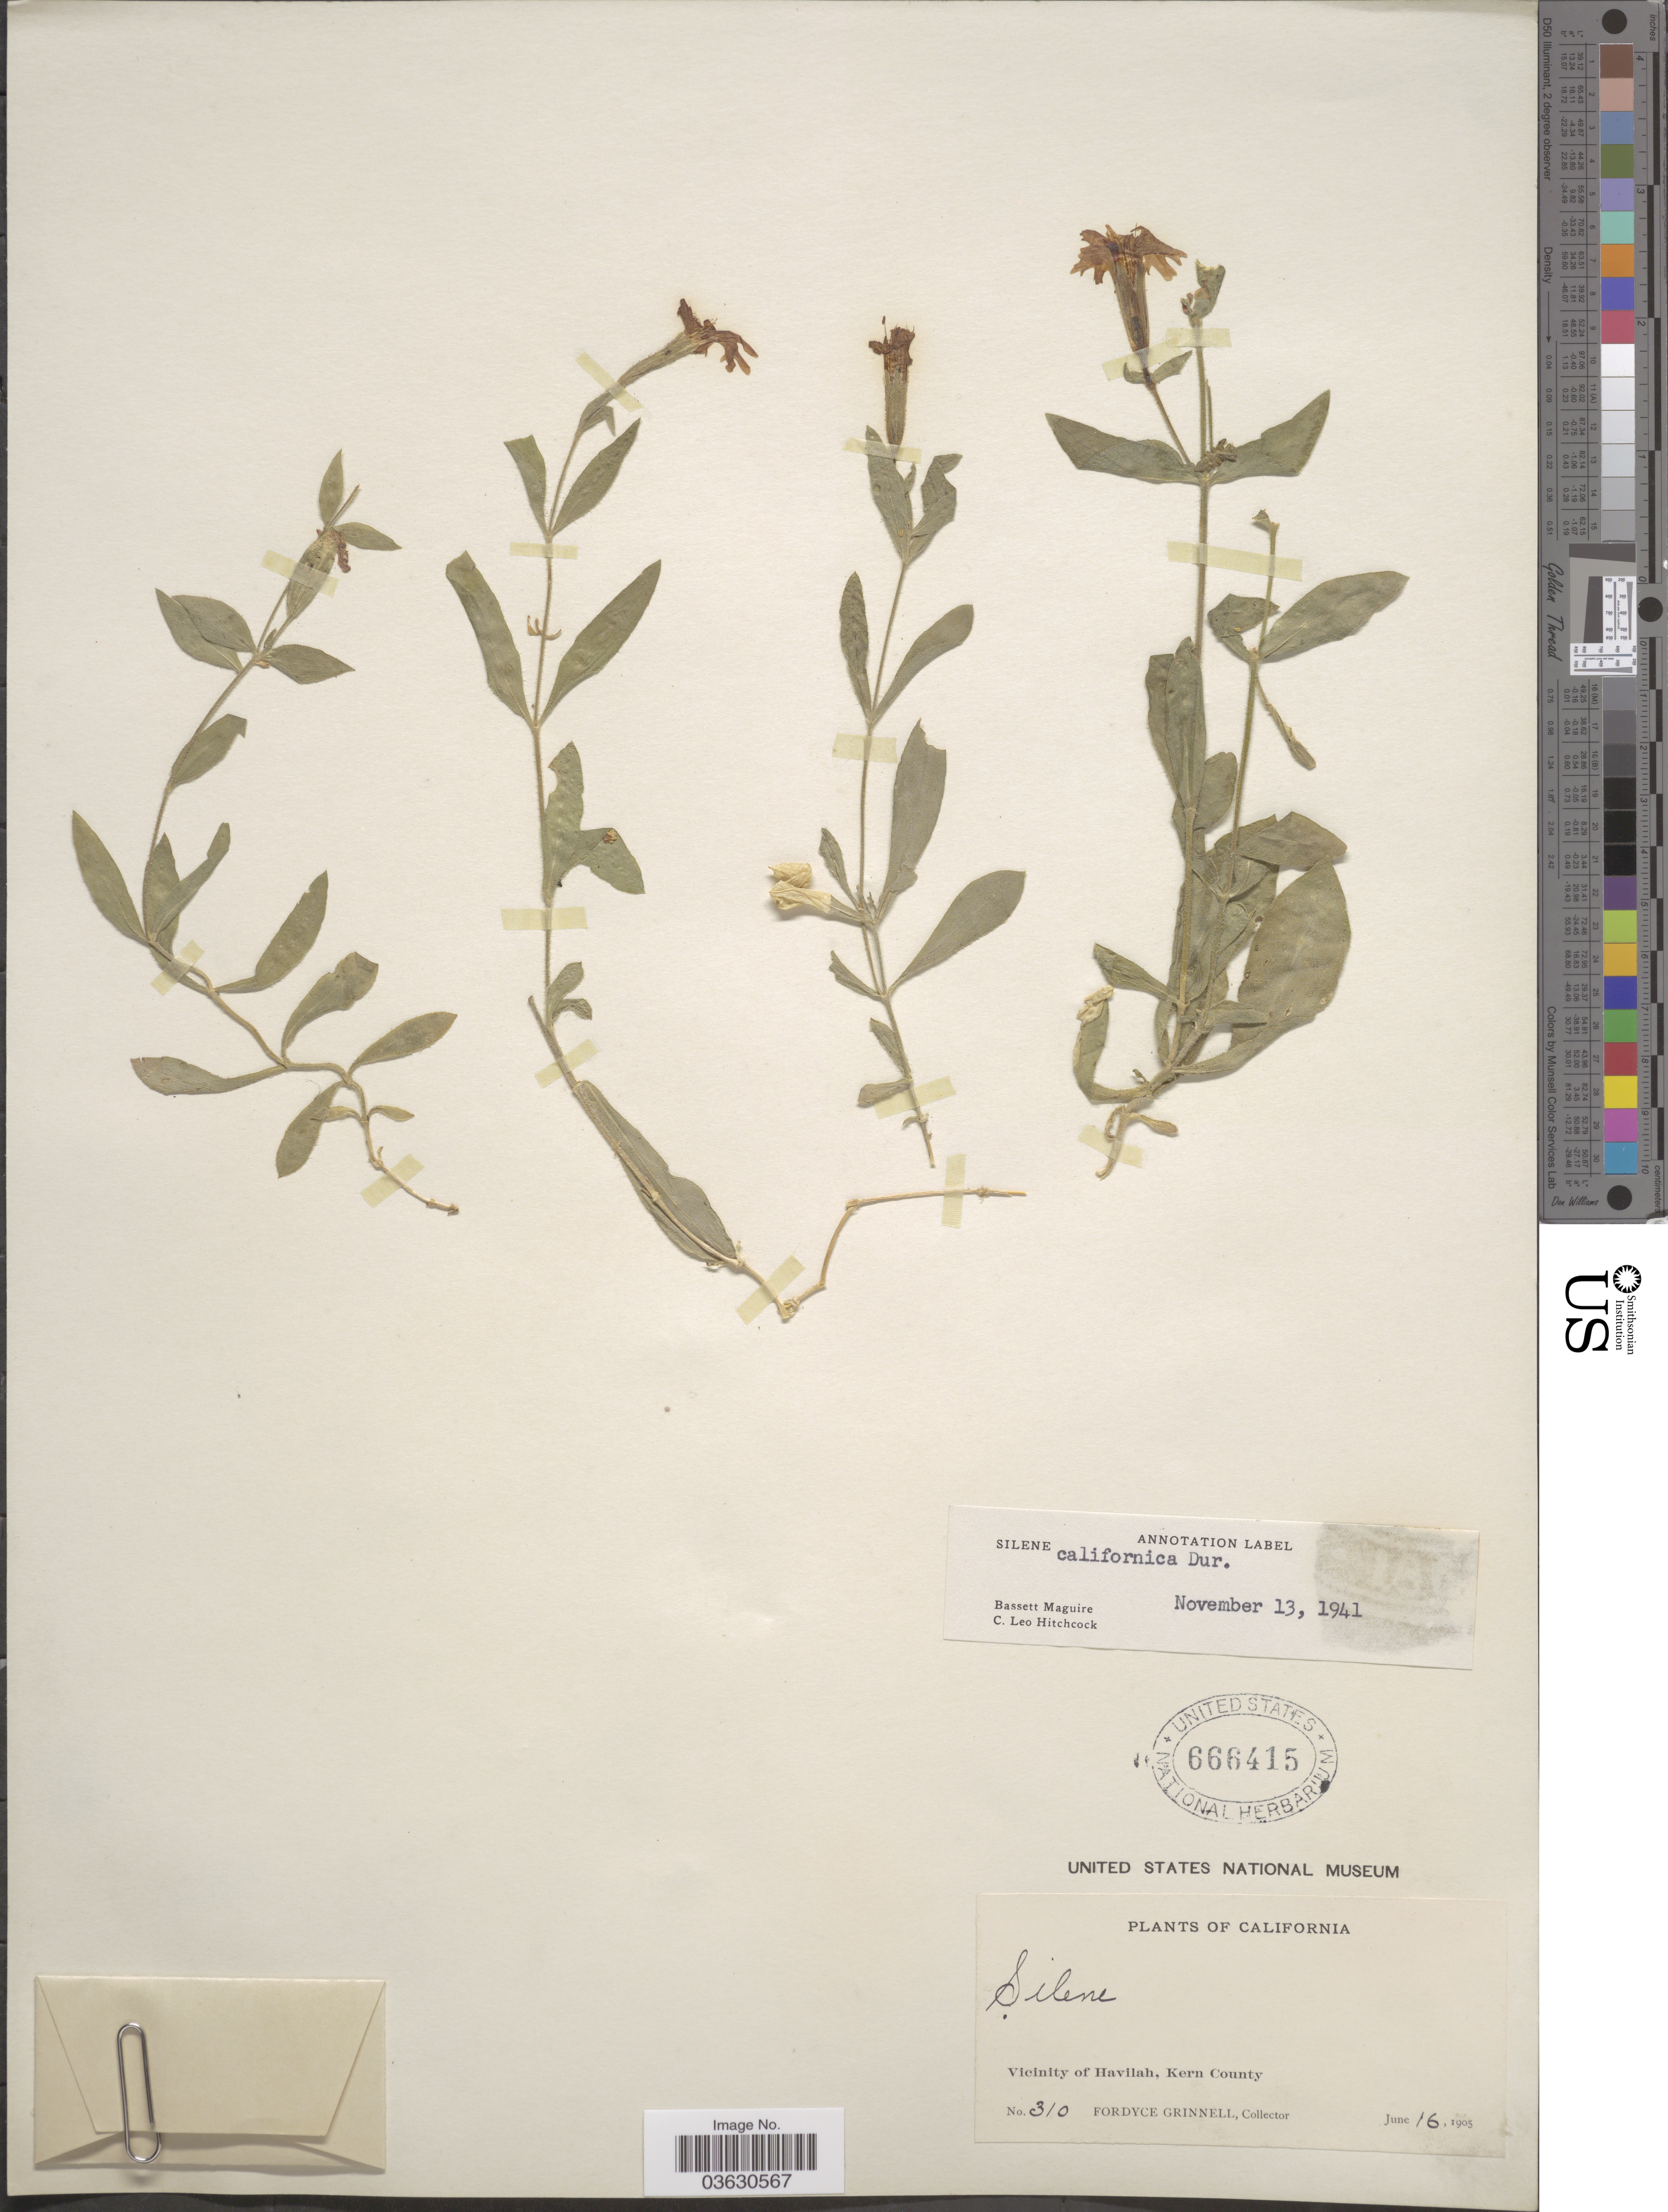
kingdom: Plantae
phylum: Tracheophyta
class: Magnoliopsida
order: Caryophyllales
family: Caryophyllaceae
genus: Silene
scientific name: Silene californica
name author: Durand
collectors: F. Grinnell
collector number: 310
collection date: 1905-06-16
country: United States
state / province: California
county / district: Kern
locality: Vicinity of Havilah, Kern County.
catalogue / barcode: US 666415